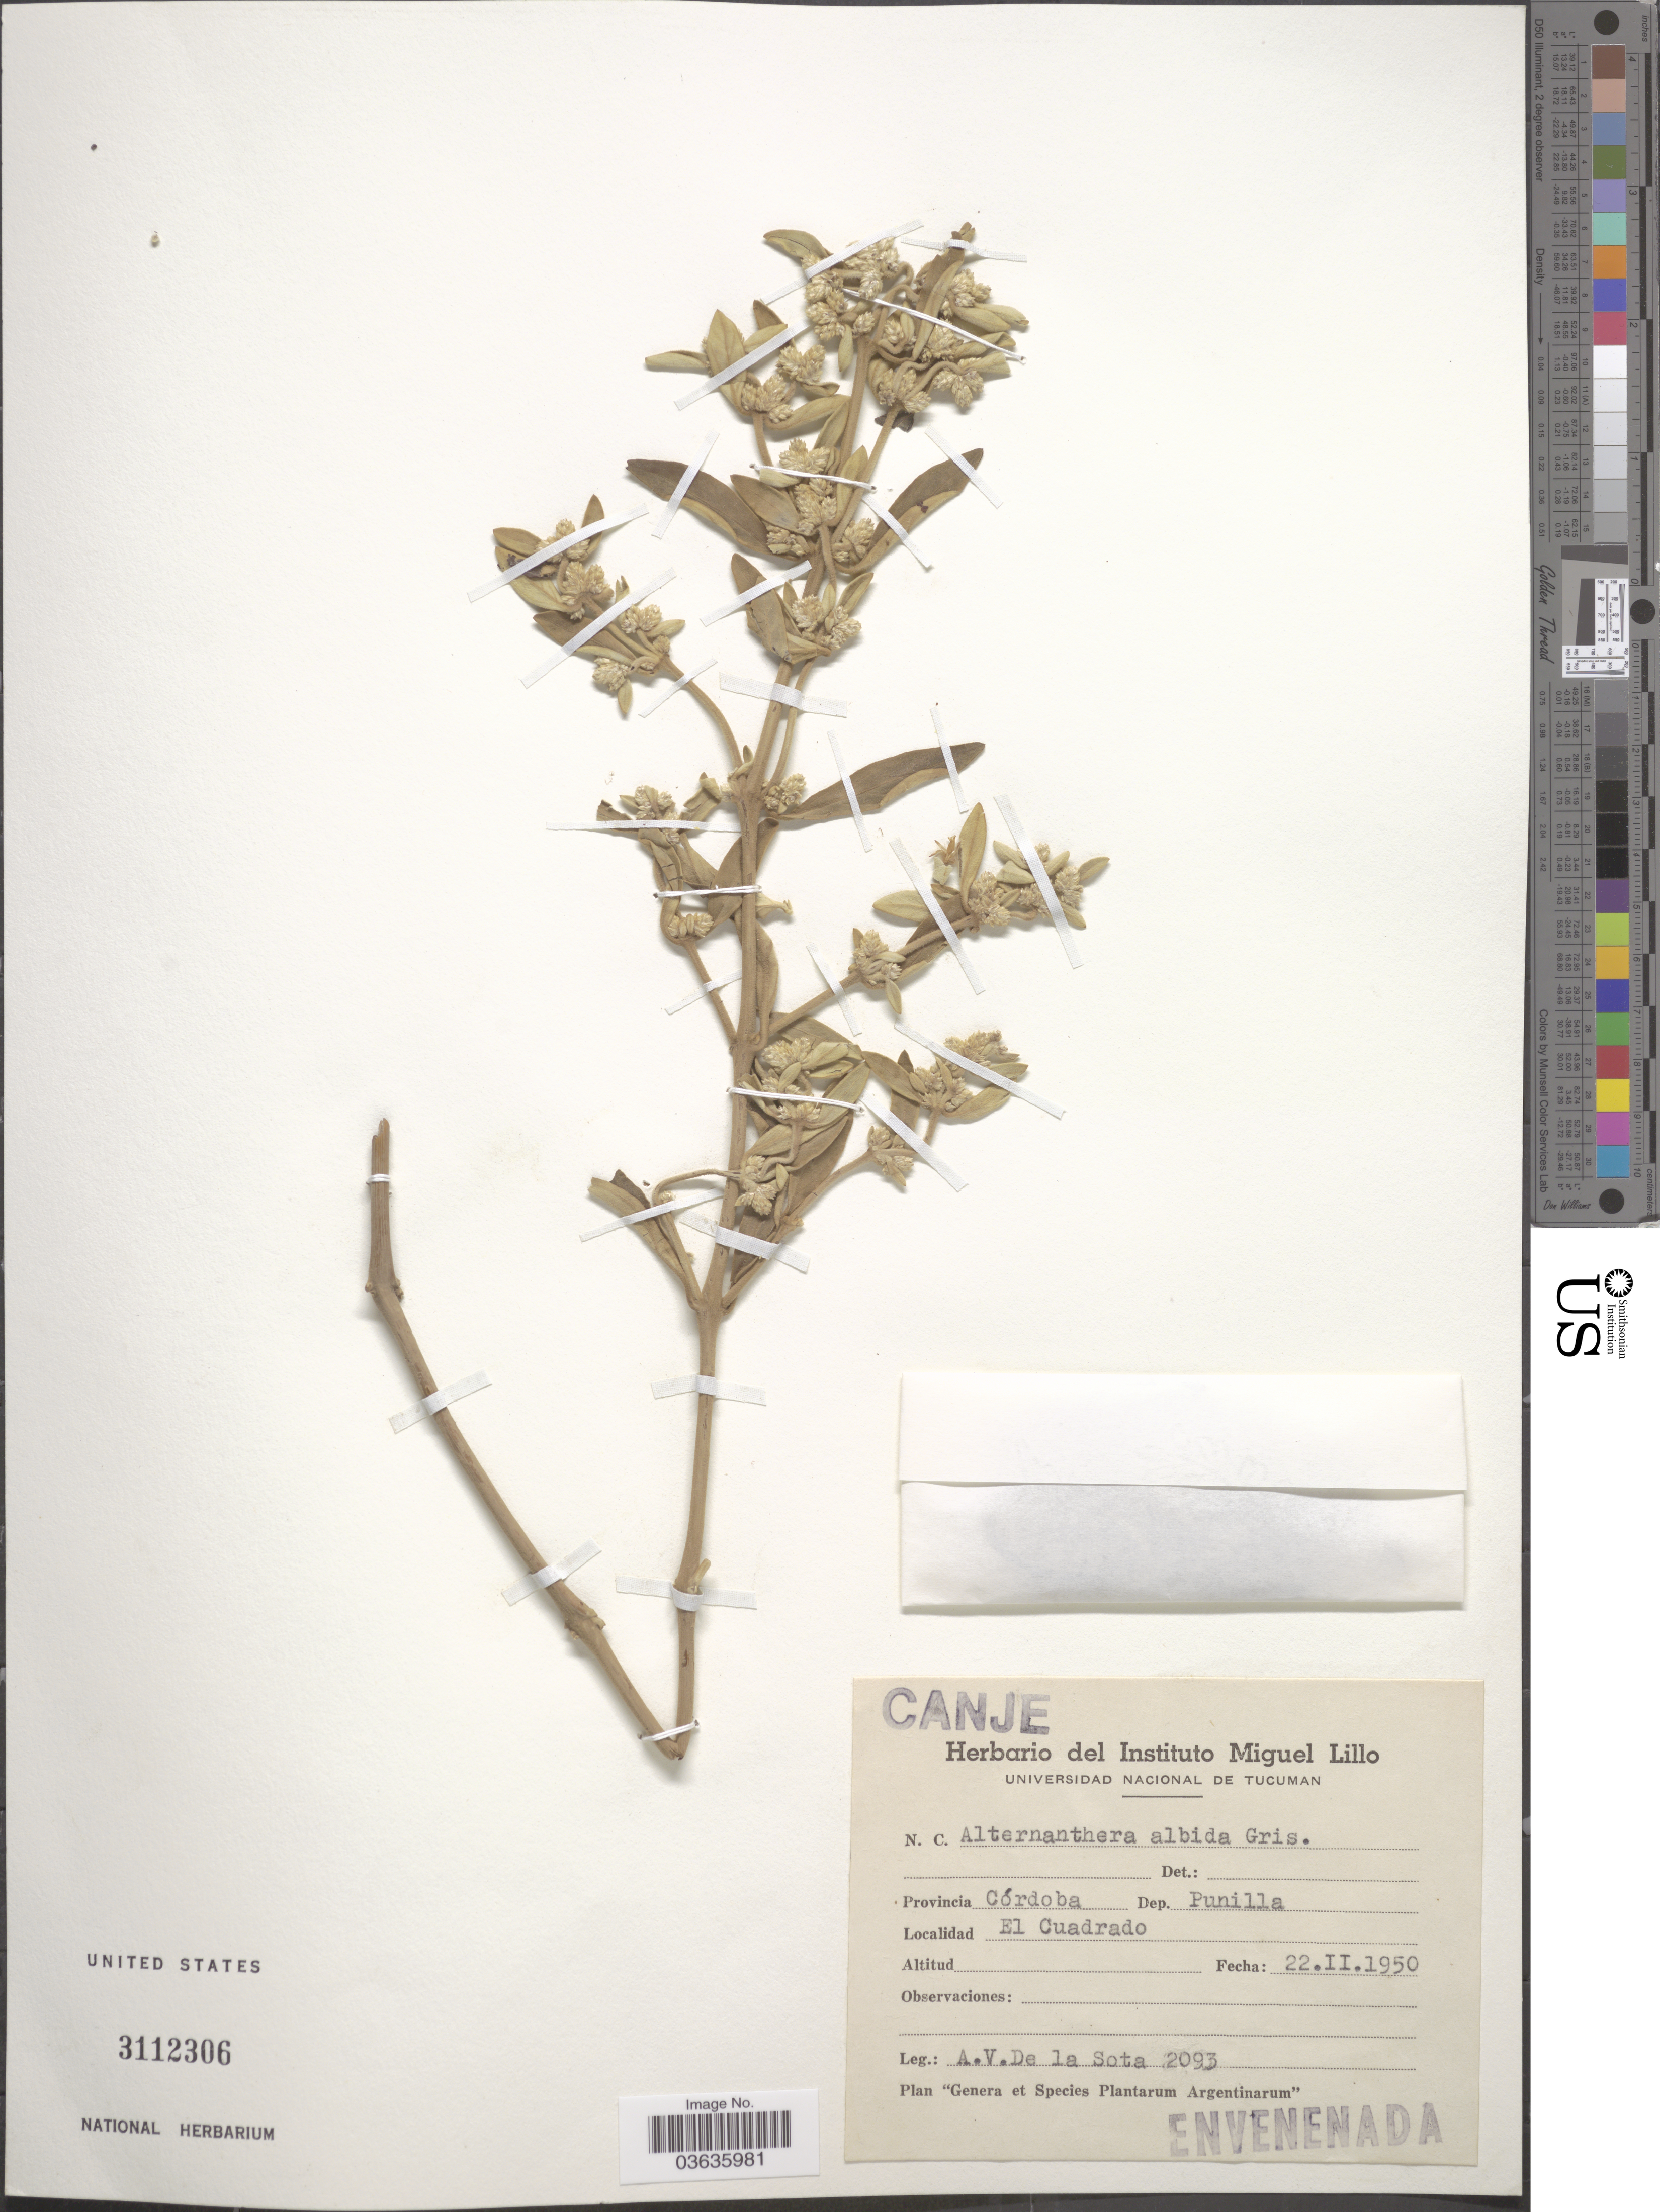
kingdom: Plantae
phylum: Tracheophyta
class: Magnoliopsida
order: Caryophyllales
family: Amaranthaceae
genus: Alternanthera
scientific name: Alternanthera albida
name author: (Moq.) Griseb.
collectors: A. De la sota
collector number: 2093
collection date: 1950-02-22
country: Argentina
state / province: Cordoba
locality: Dep. Punilla. El Cuadrado.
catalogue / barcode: US 3112306